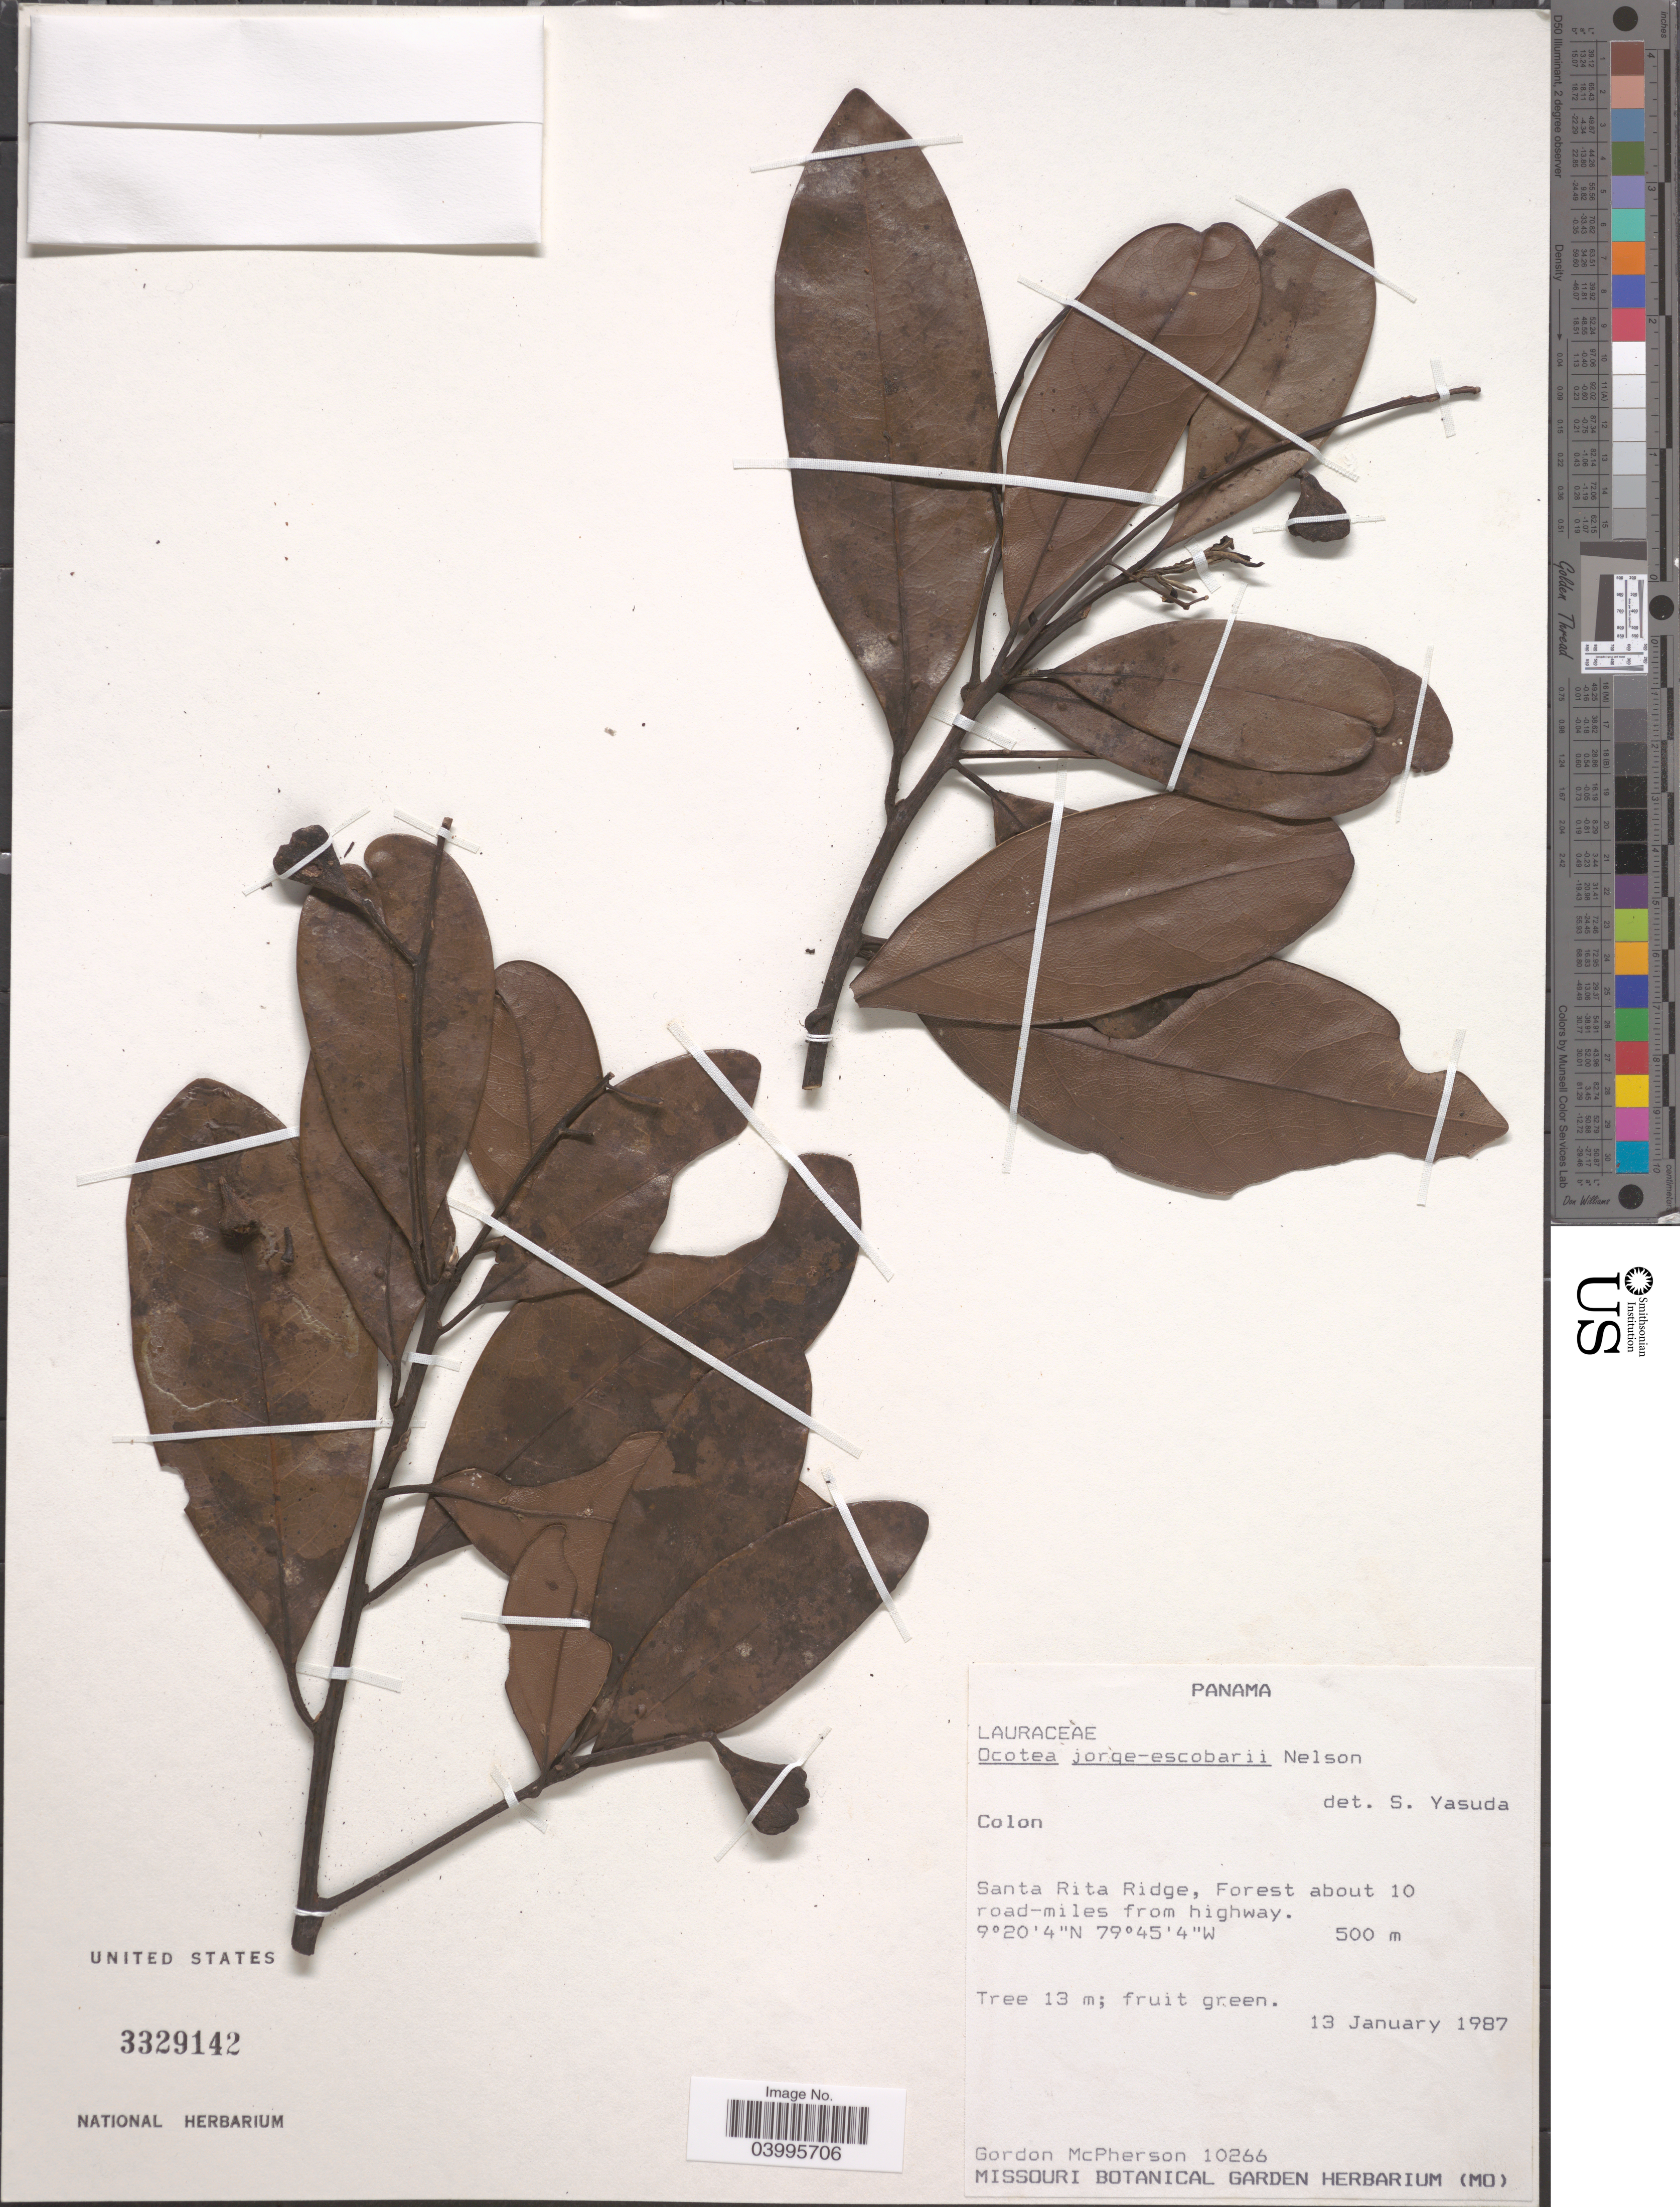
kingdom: Plantae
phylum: Tracheophyta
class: Magnoliopsida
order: Laurales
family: Lauraceae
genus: Ocotea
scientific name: Ocotea jorge-escobarii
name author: C. Nelson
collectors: G. McPherson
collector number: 10266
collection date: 1987-01-13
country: Panama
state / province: Colón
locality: Santa Rita Ridge, Forest about 10 road-miles from highway.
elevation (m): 500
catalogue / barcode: US 3329142